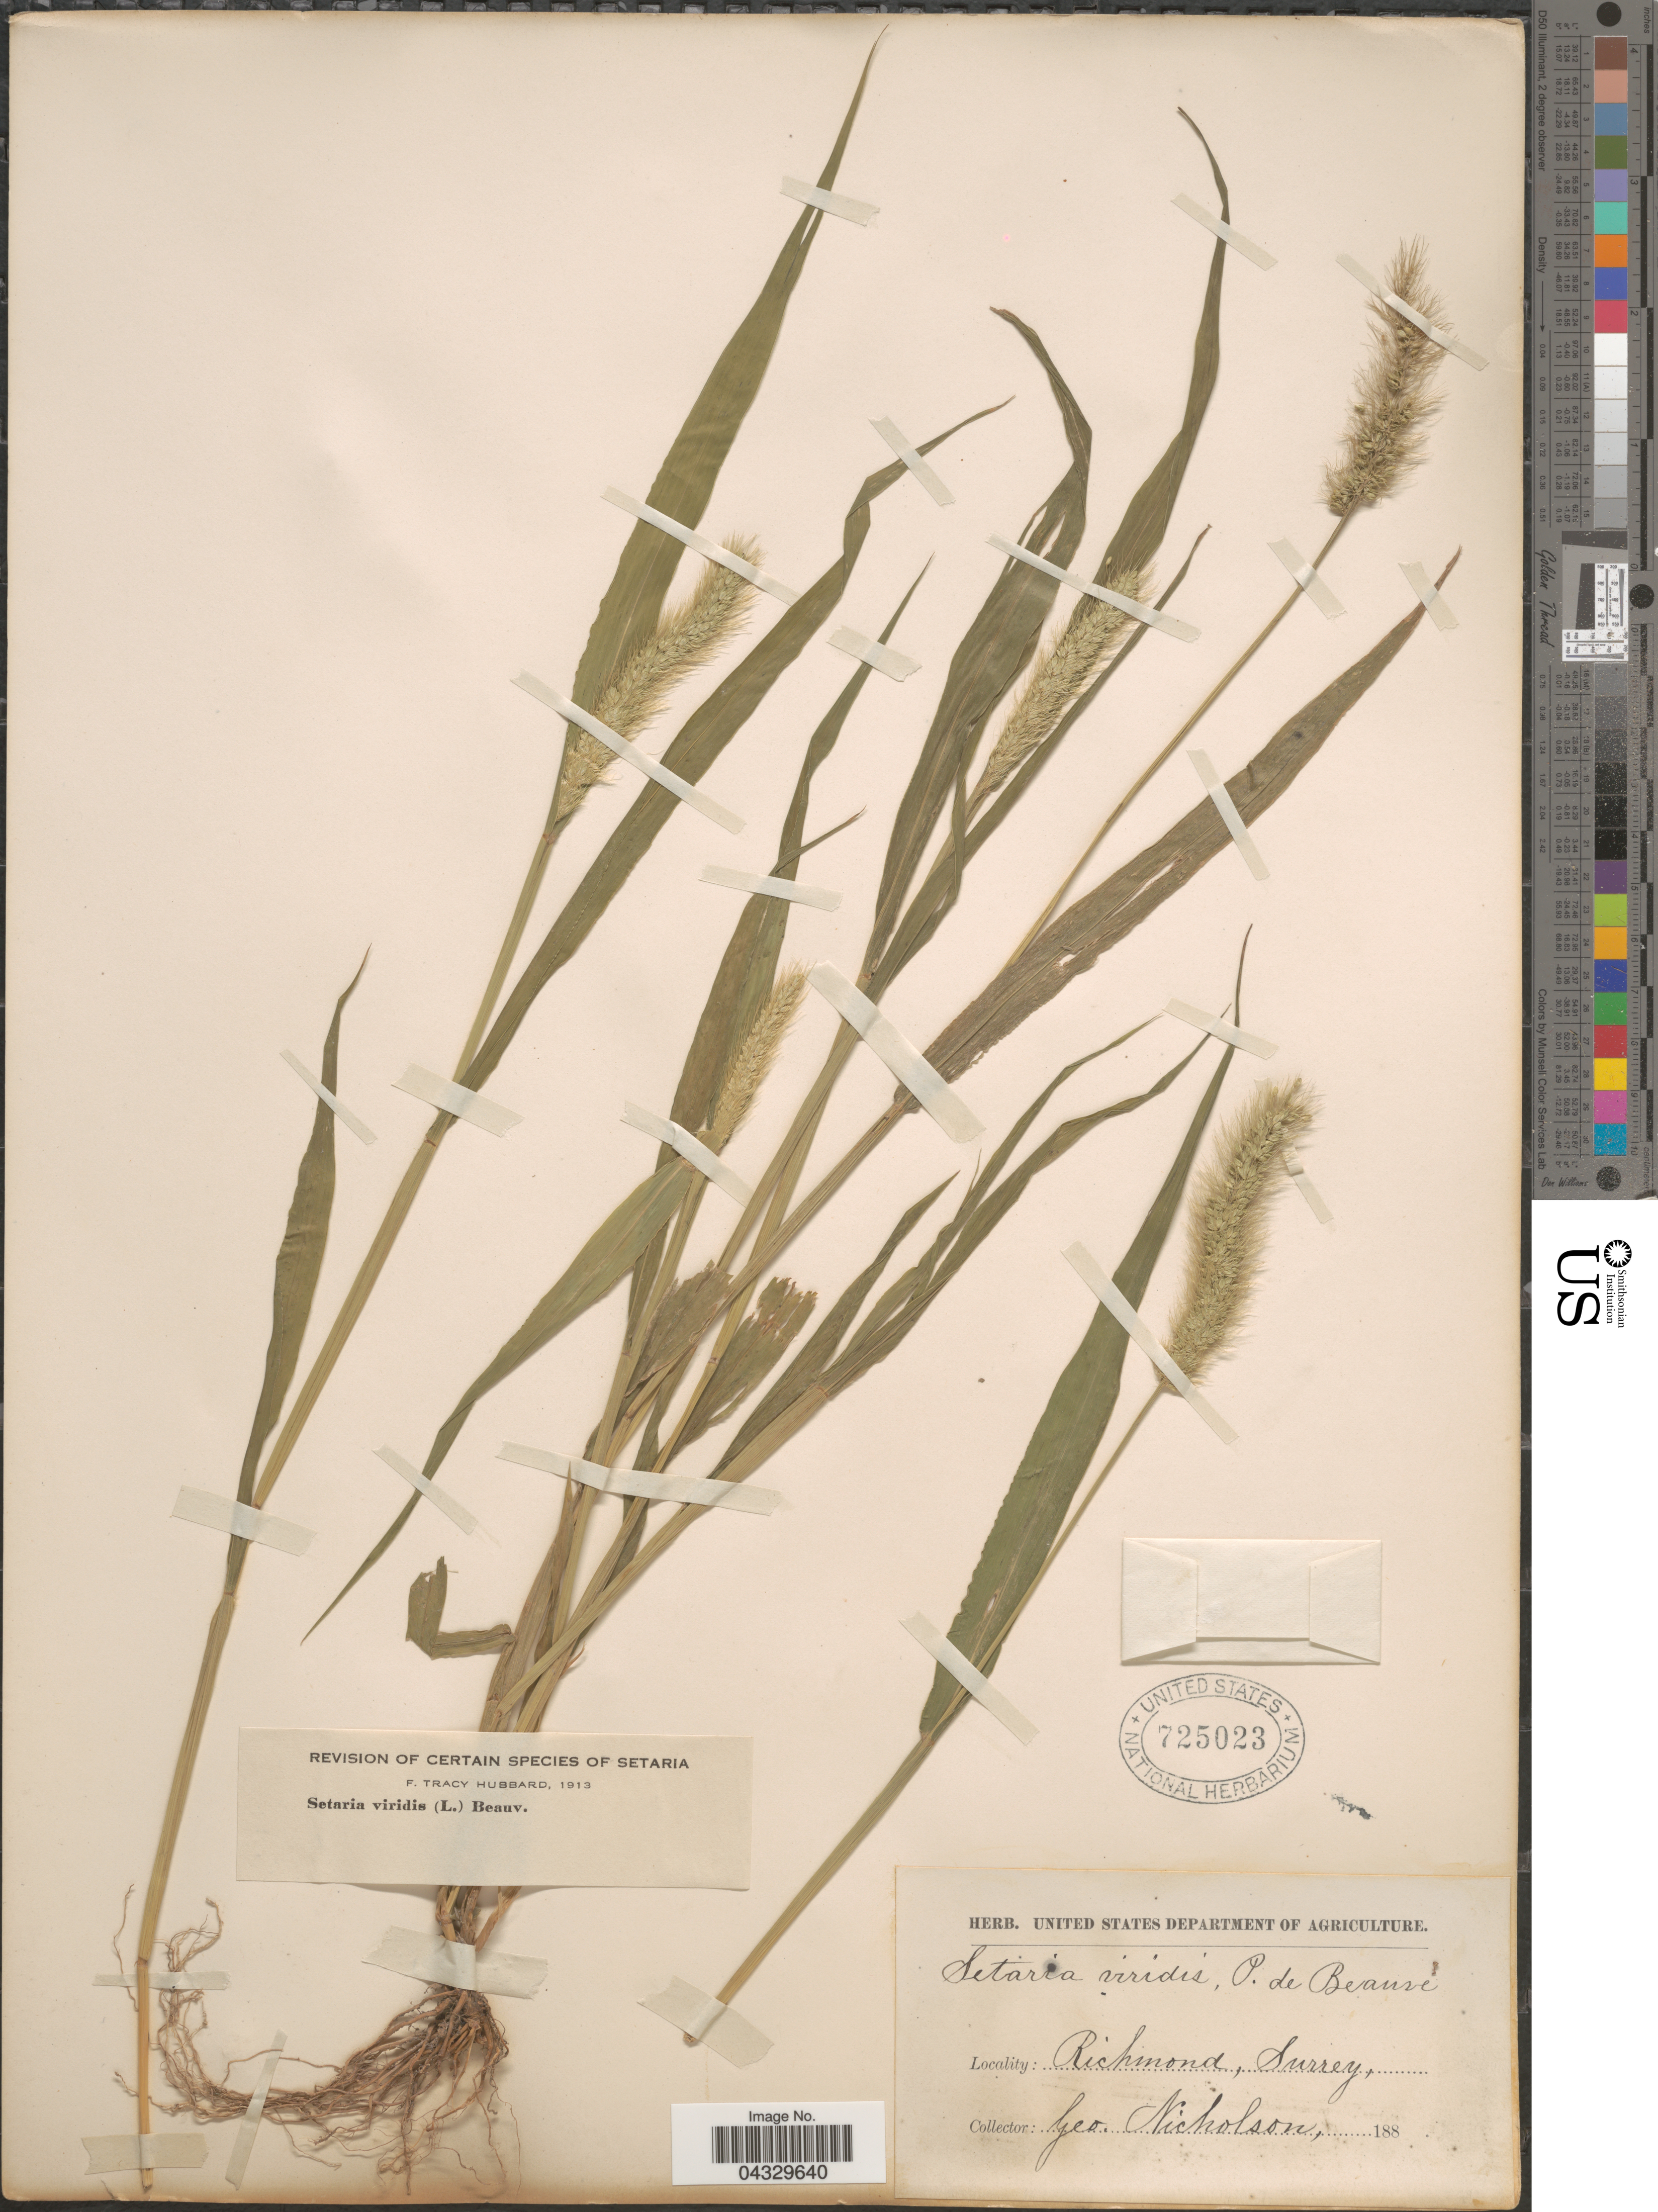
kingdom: Plantae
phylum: Tracheophyta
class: Liliopsida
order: Poales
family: Poaceae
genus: Setaria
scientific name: Setaria viridis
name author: (L.) P. Beauv.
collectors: G. Nicholson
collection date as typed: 188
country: United Kingdom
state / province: England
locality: Richmond, Surrey.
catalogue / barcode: US 725023